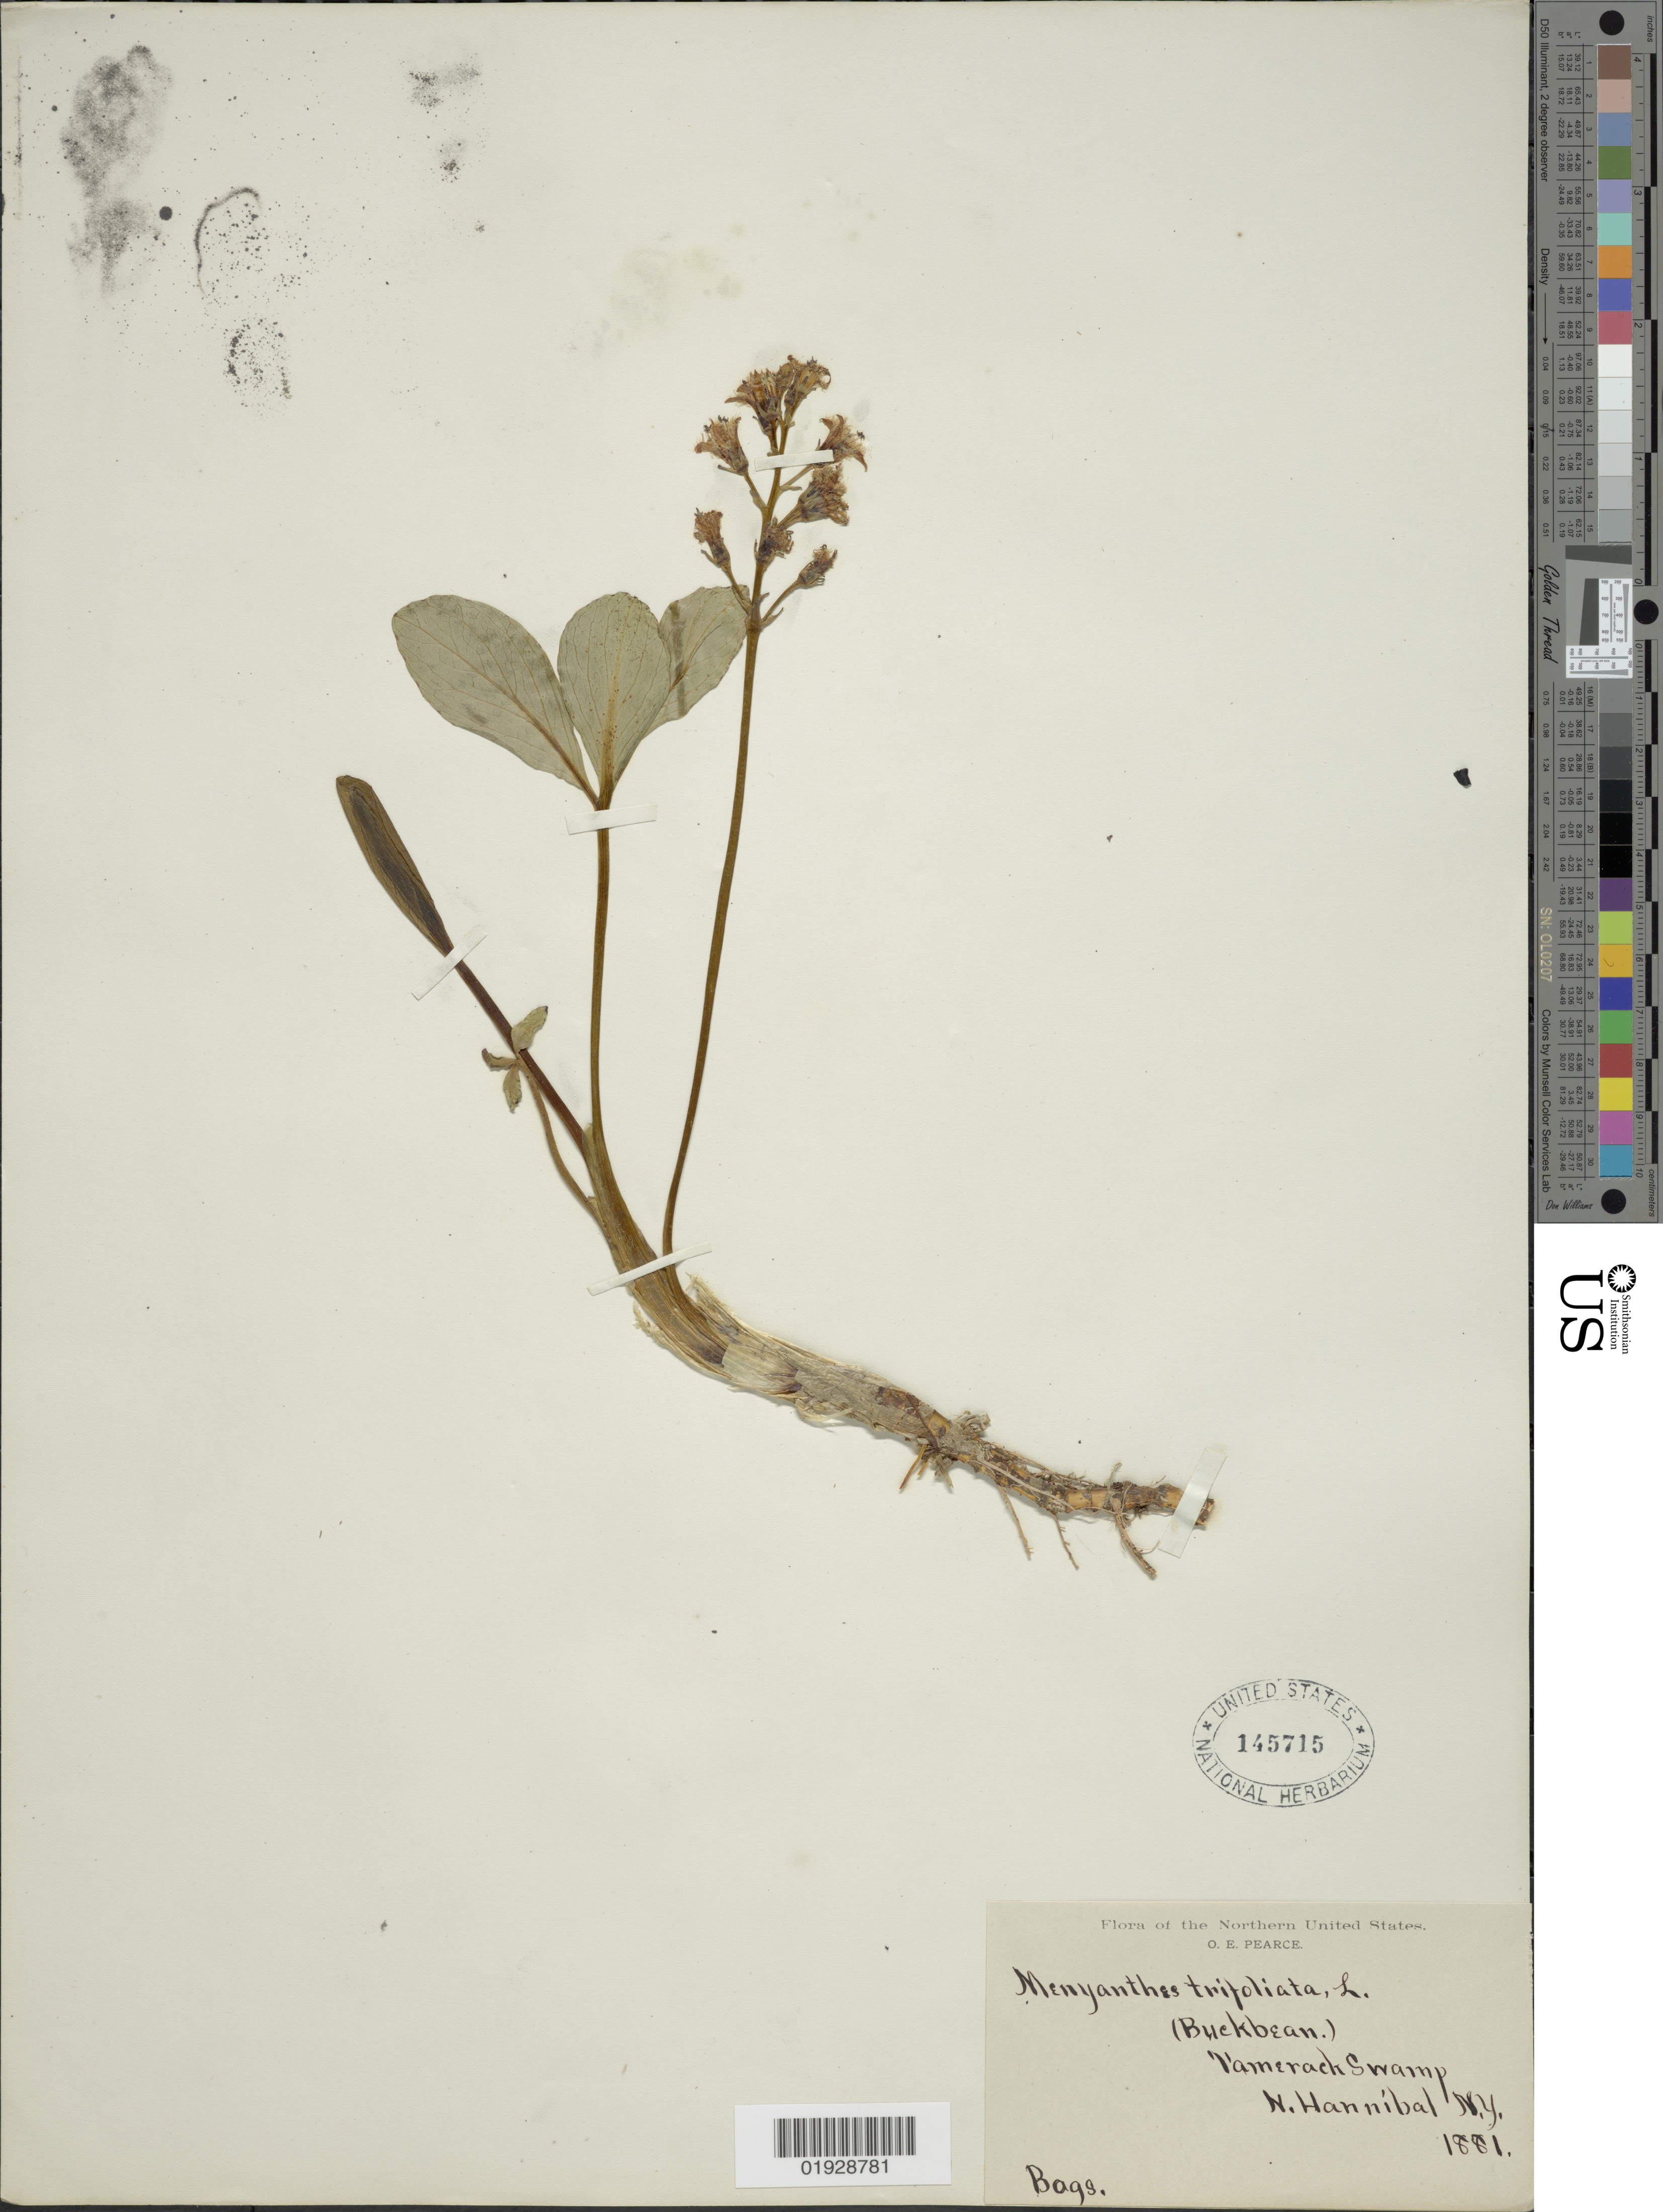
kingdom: Plantae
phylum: Tracheophyta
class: Magnoliopsida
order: Asterales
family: Menyanthaceae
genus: Menyanthes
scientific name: Menyanthes trifoliata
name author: L.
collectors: O. E. Pearce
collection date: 1881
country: United States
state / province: New York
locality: Tamerack Swamp, N. Hannibal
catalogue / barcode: US 145715